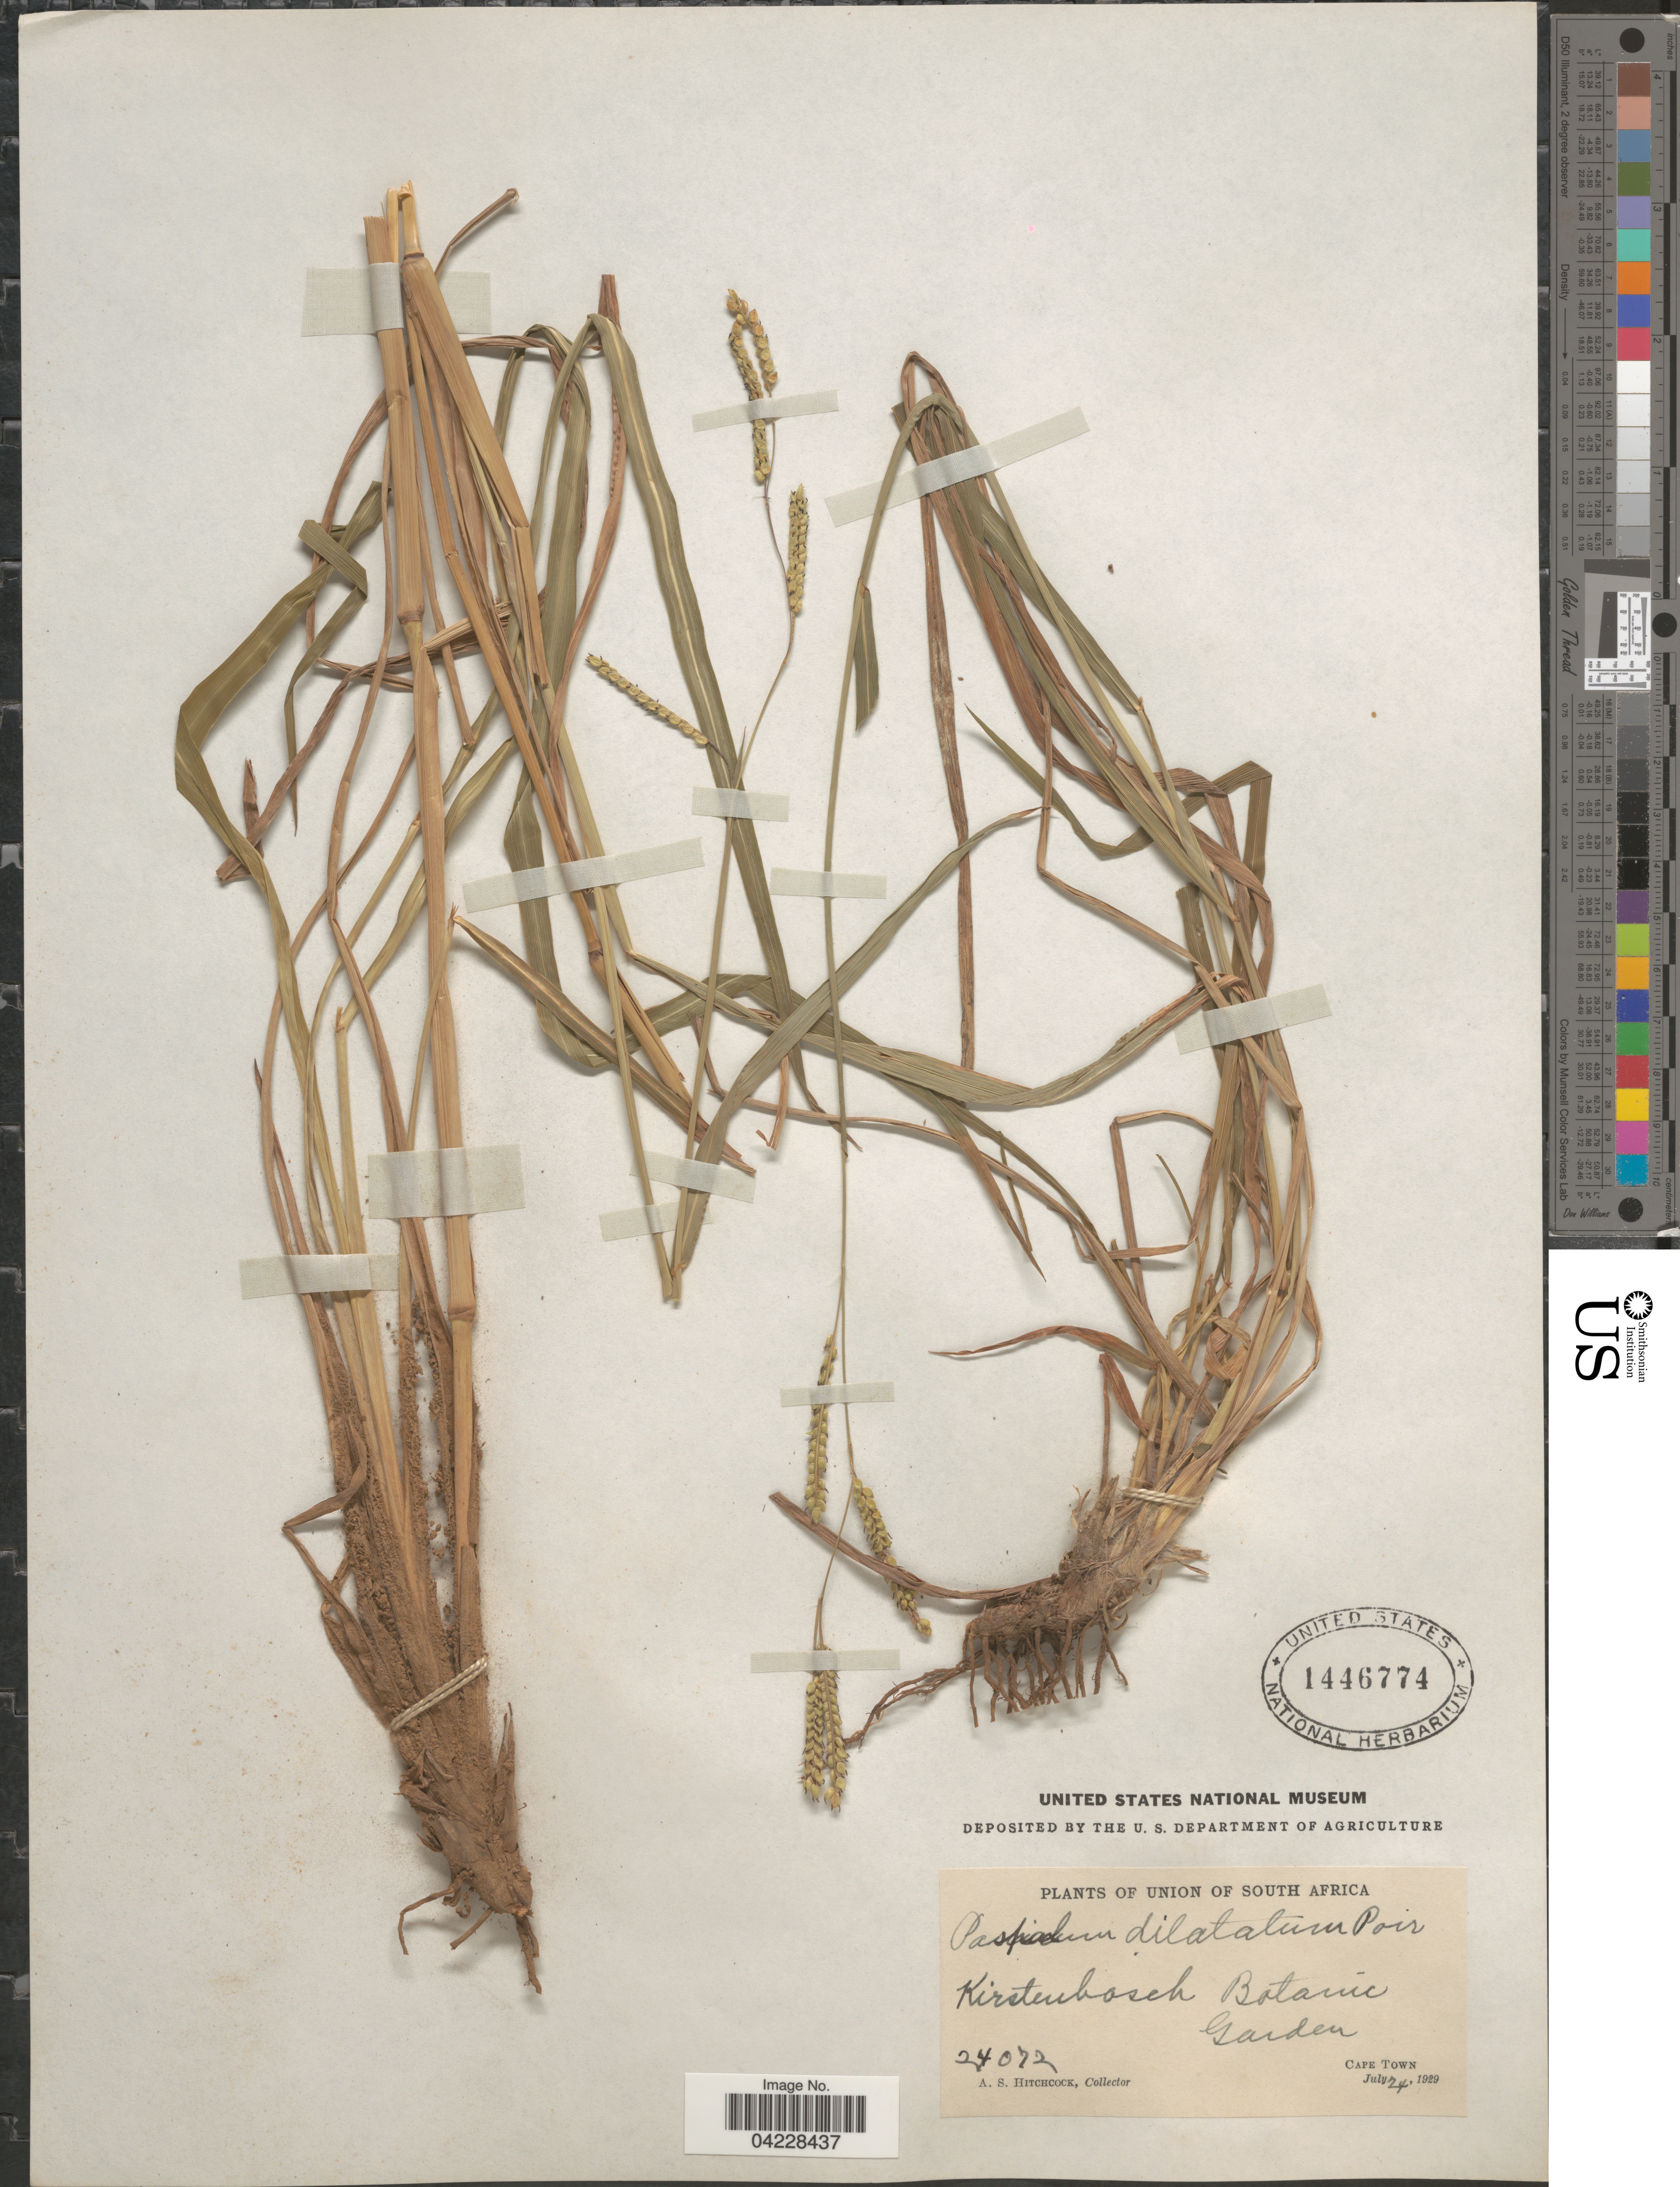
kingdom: Plantae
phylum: Tracheophyta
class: Liliopsida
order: Poales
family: Poaceae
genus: Paspalum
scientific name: Paspalum dilatatum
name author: Poir.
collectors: A. S. Hitchcock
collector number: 24072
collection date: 1929-07-24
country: South Africa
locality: Union of South Africa. Kirstenbosch Botanic Garden. Cape Town.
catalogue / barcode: US 1446774